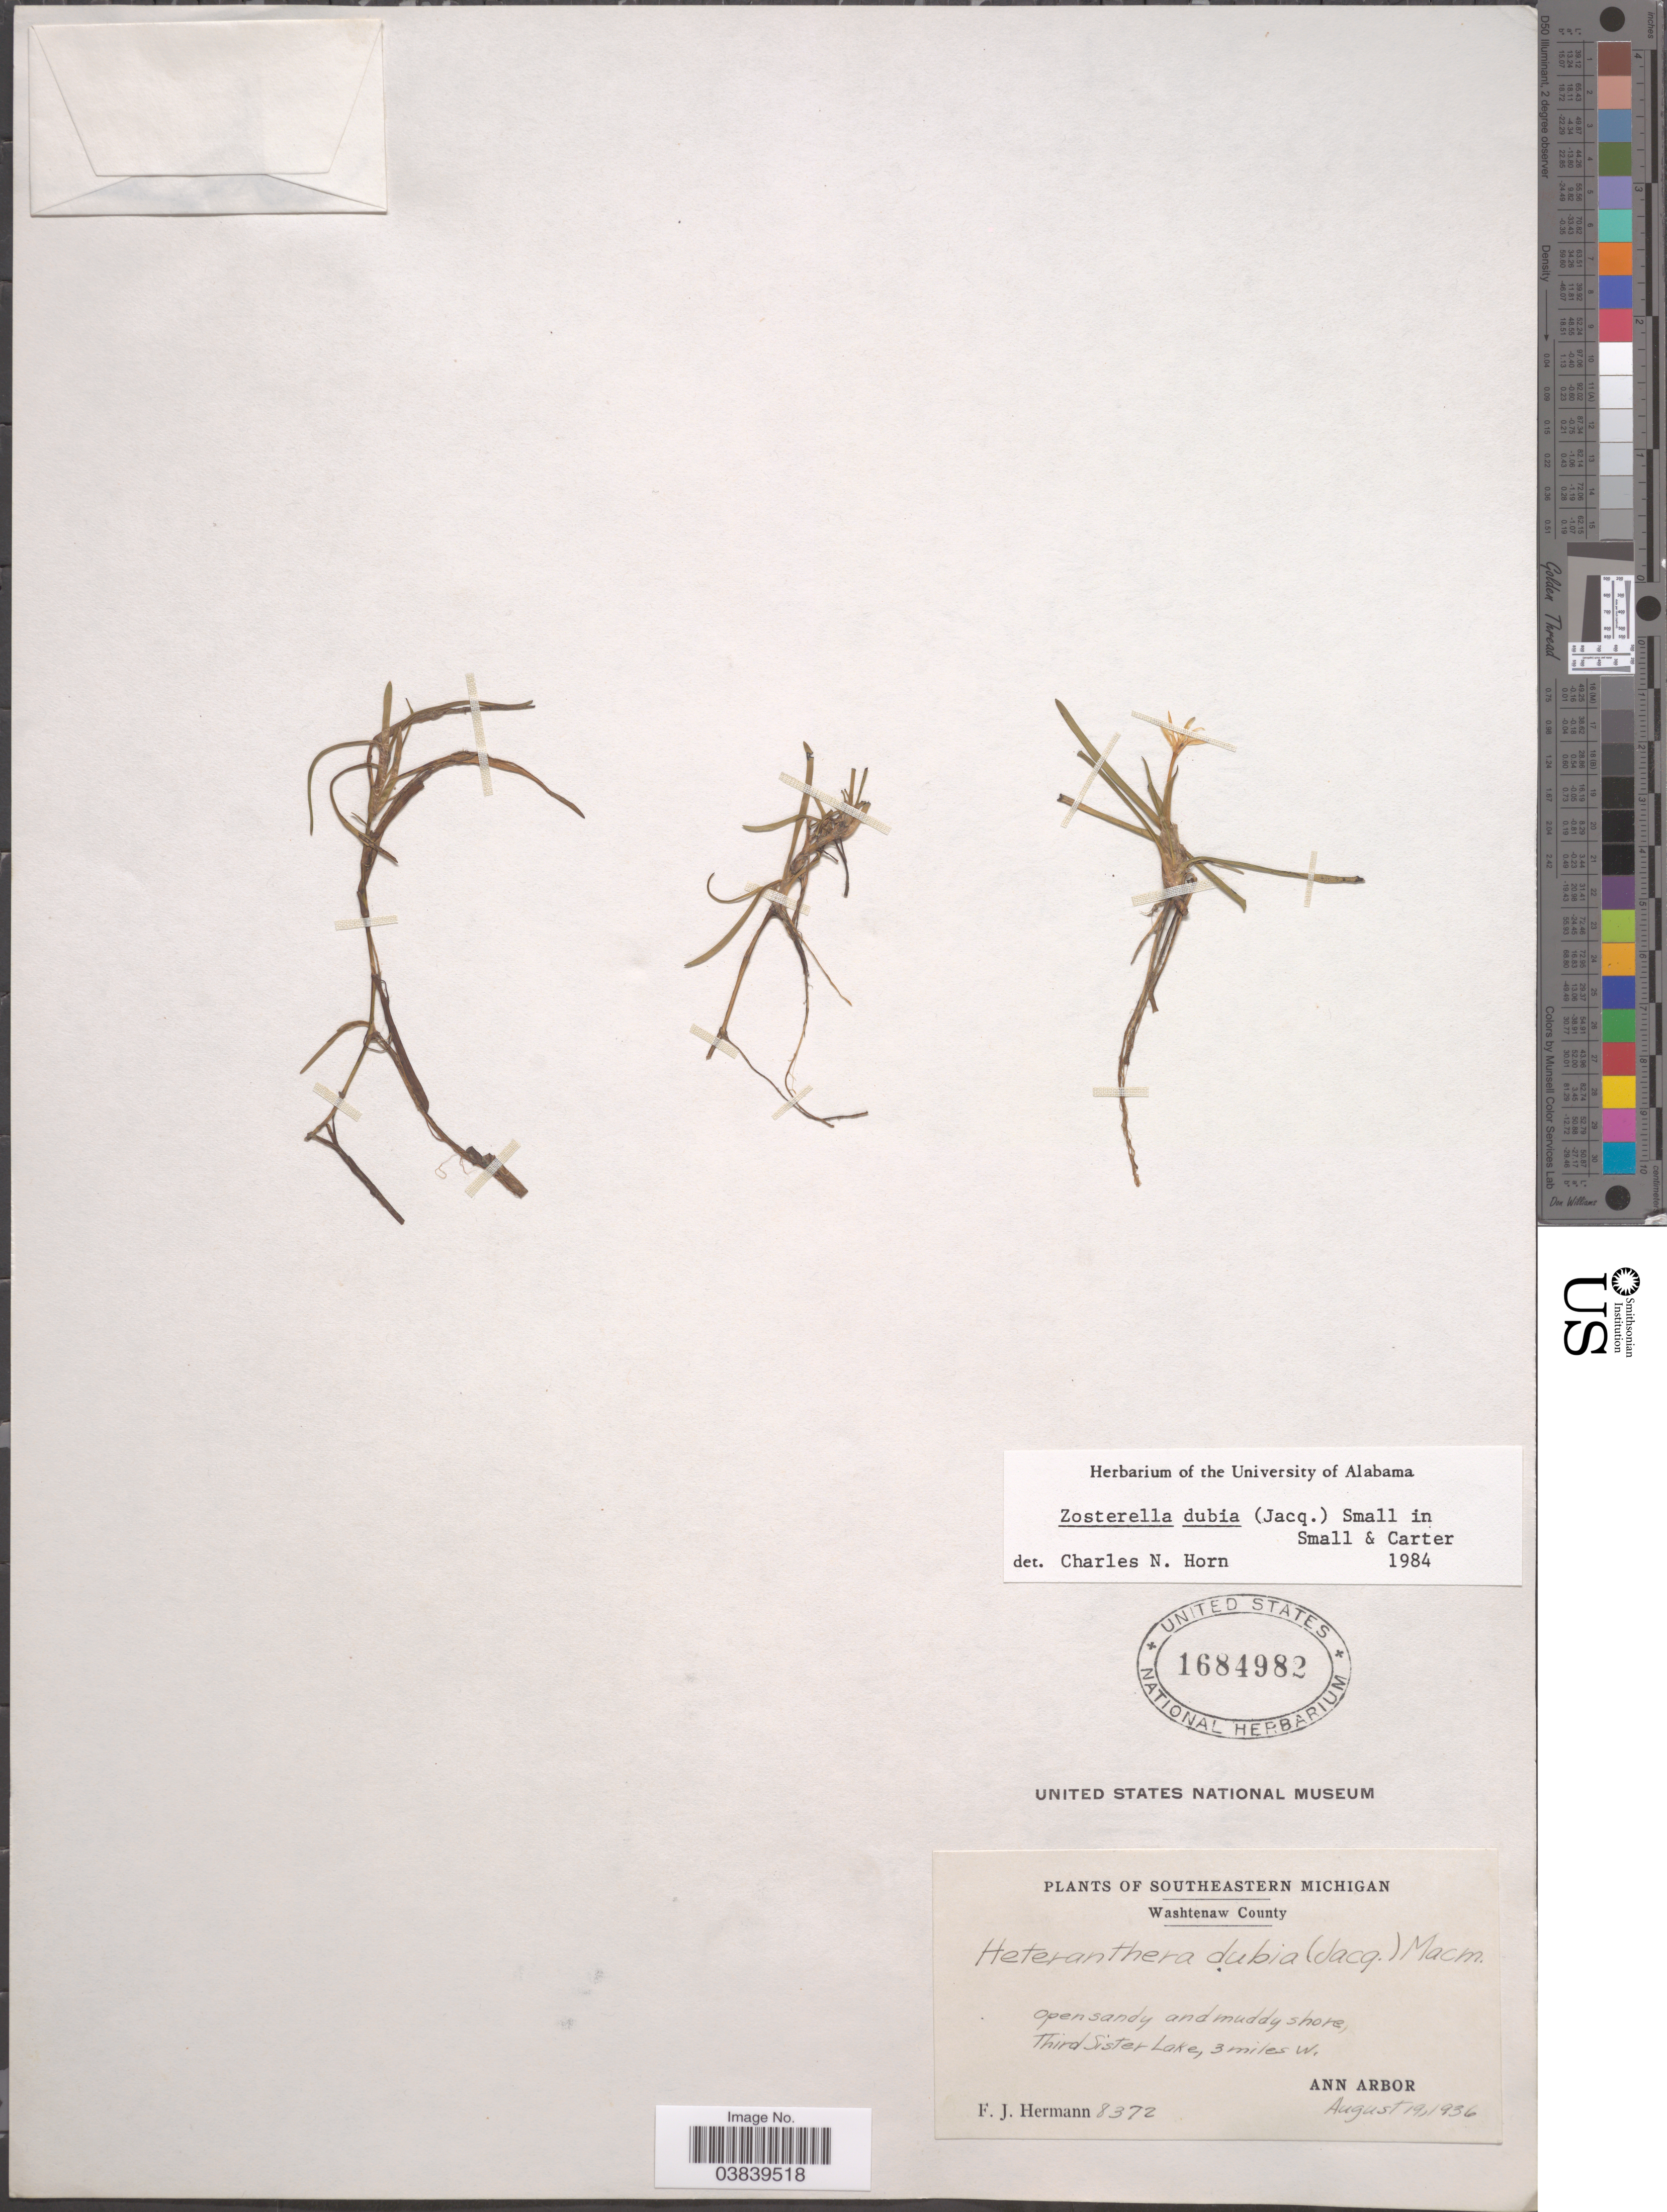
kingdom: Plantae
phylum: Tracheophyta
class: Liliopsida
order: Commelinales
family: Pontederiaceae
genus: Heteranthera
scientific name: Heteranthera dubia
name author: (Jacq.) MacMill.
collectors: F. J. Hermann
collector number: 8372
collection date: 1936-08-19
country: United States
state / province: Michigan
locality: Southeastern Michigan. Washtenaw County. Third Sister Lake, 3 miles W. Ann Arbor.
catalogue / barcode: US 1684982